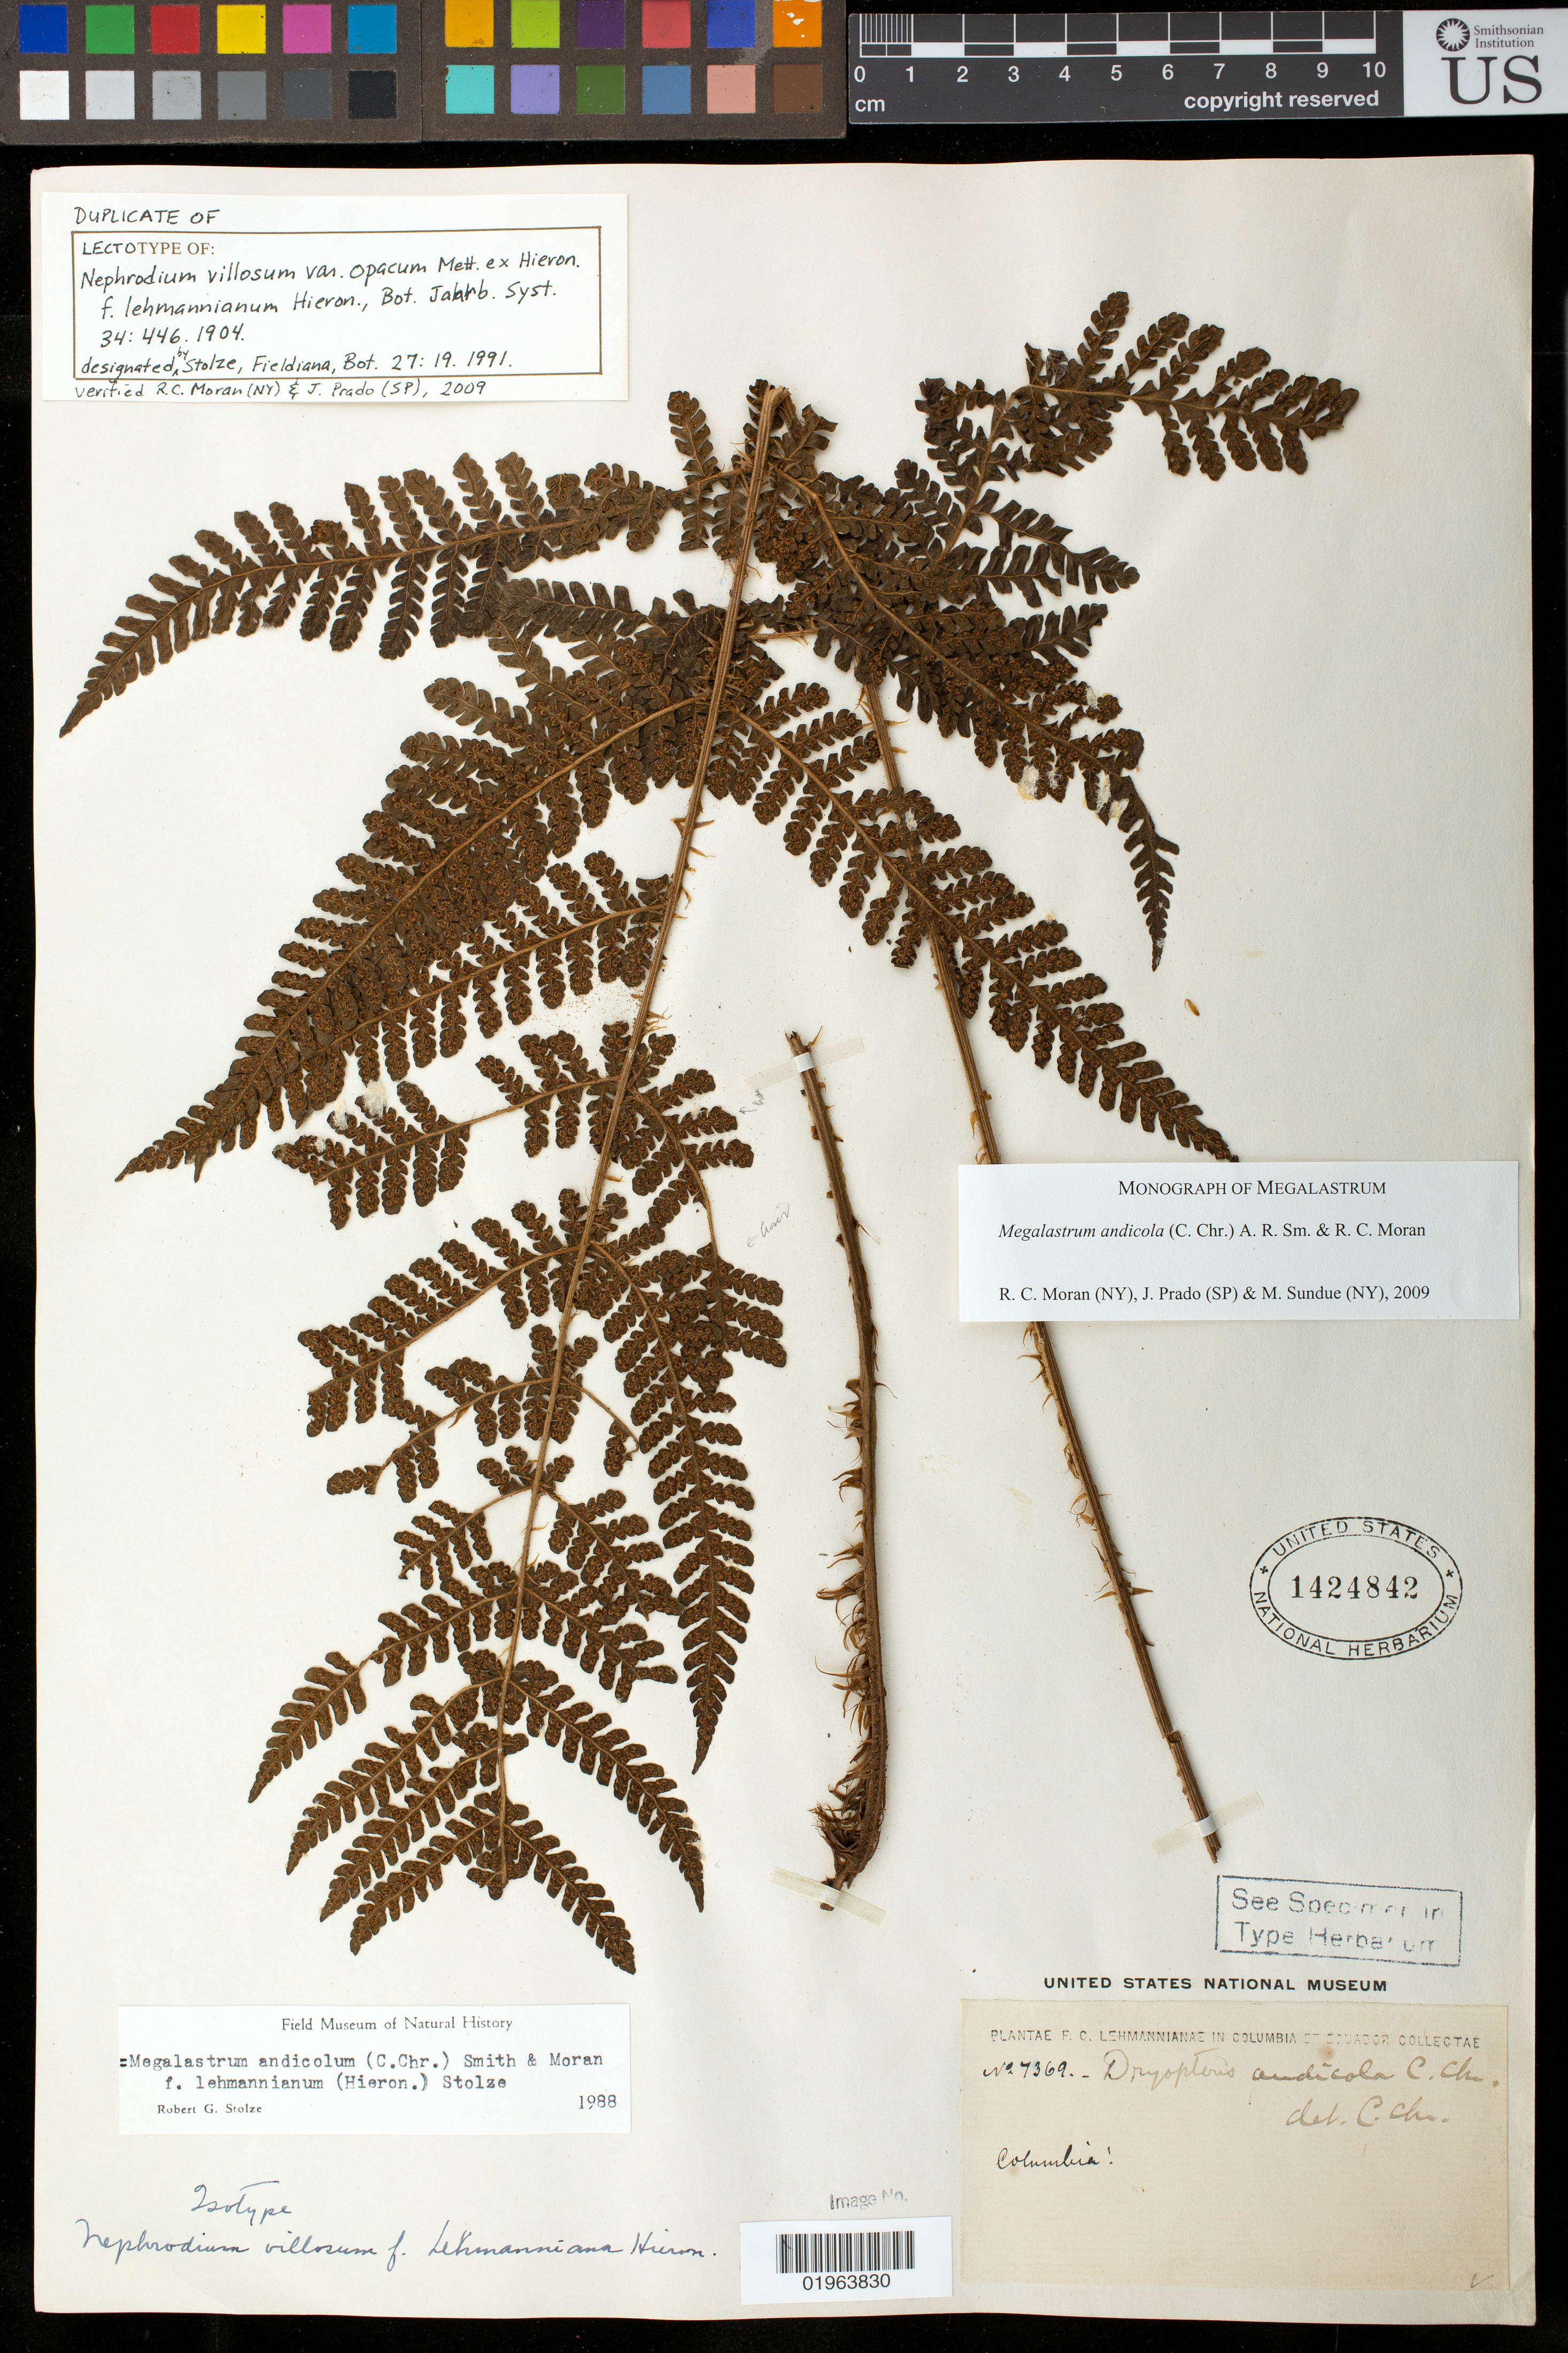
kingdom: Plantae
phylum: Tracheophyta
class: Polypodiopsida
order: Polypodiales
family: Dryopteridaceae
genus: Megalastrum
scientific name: Megalastrum apicale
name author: R.C. Moran & J. Prado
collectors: ex herb. Lehmann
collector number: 7369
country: Colombia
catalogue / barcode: US 1424842